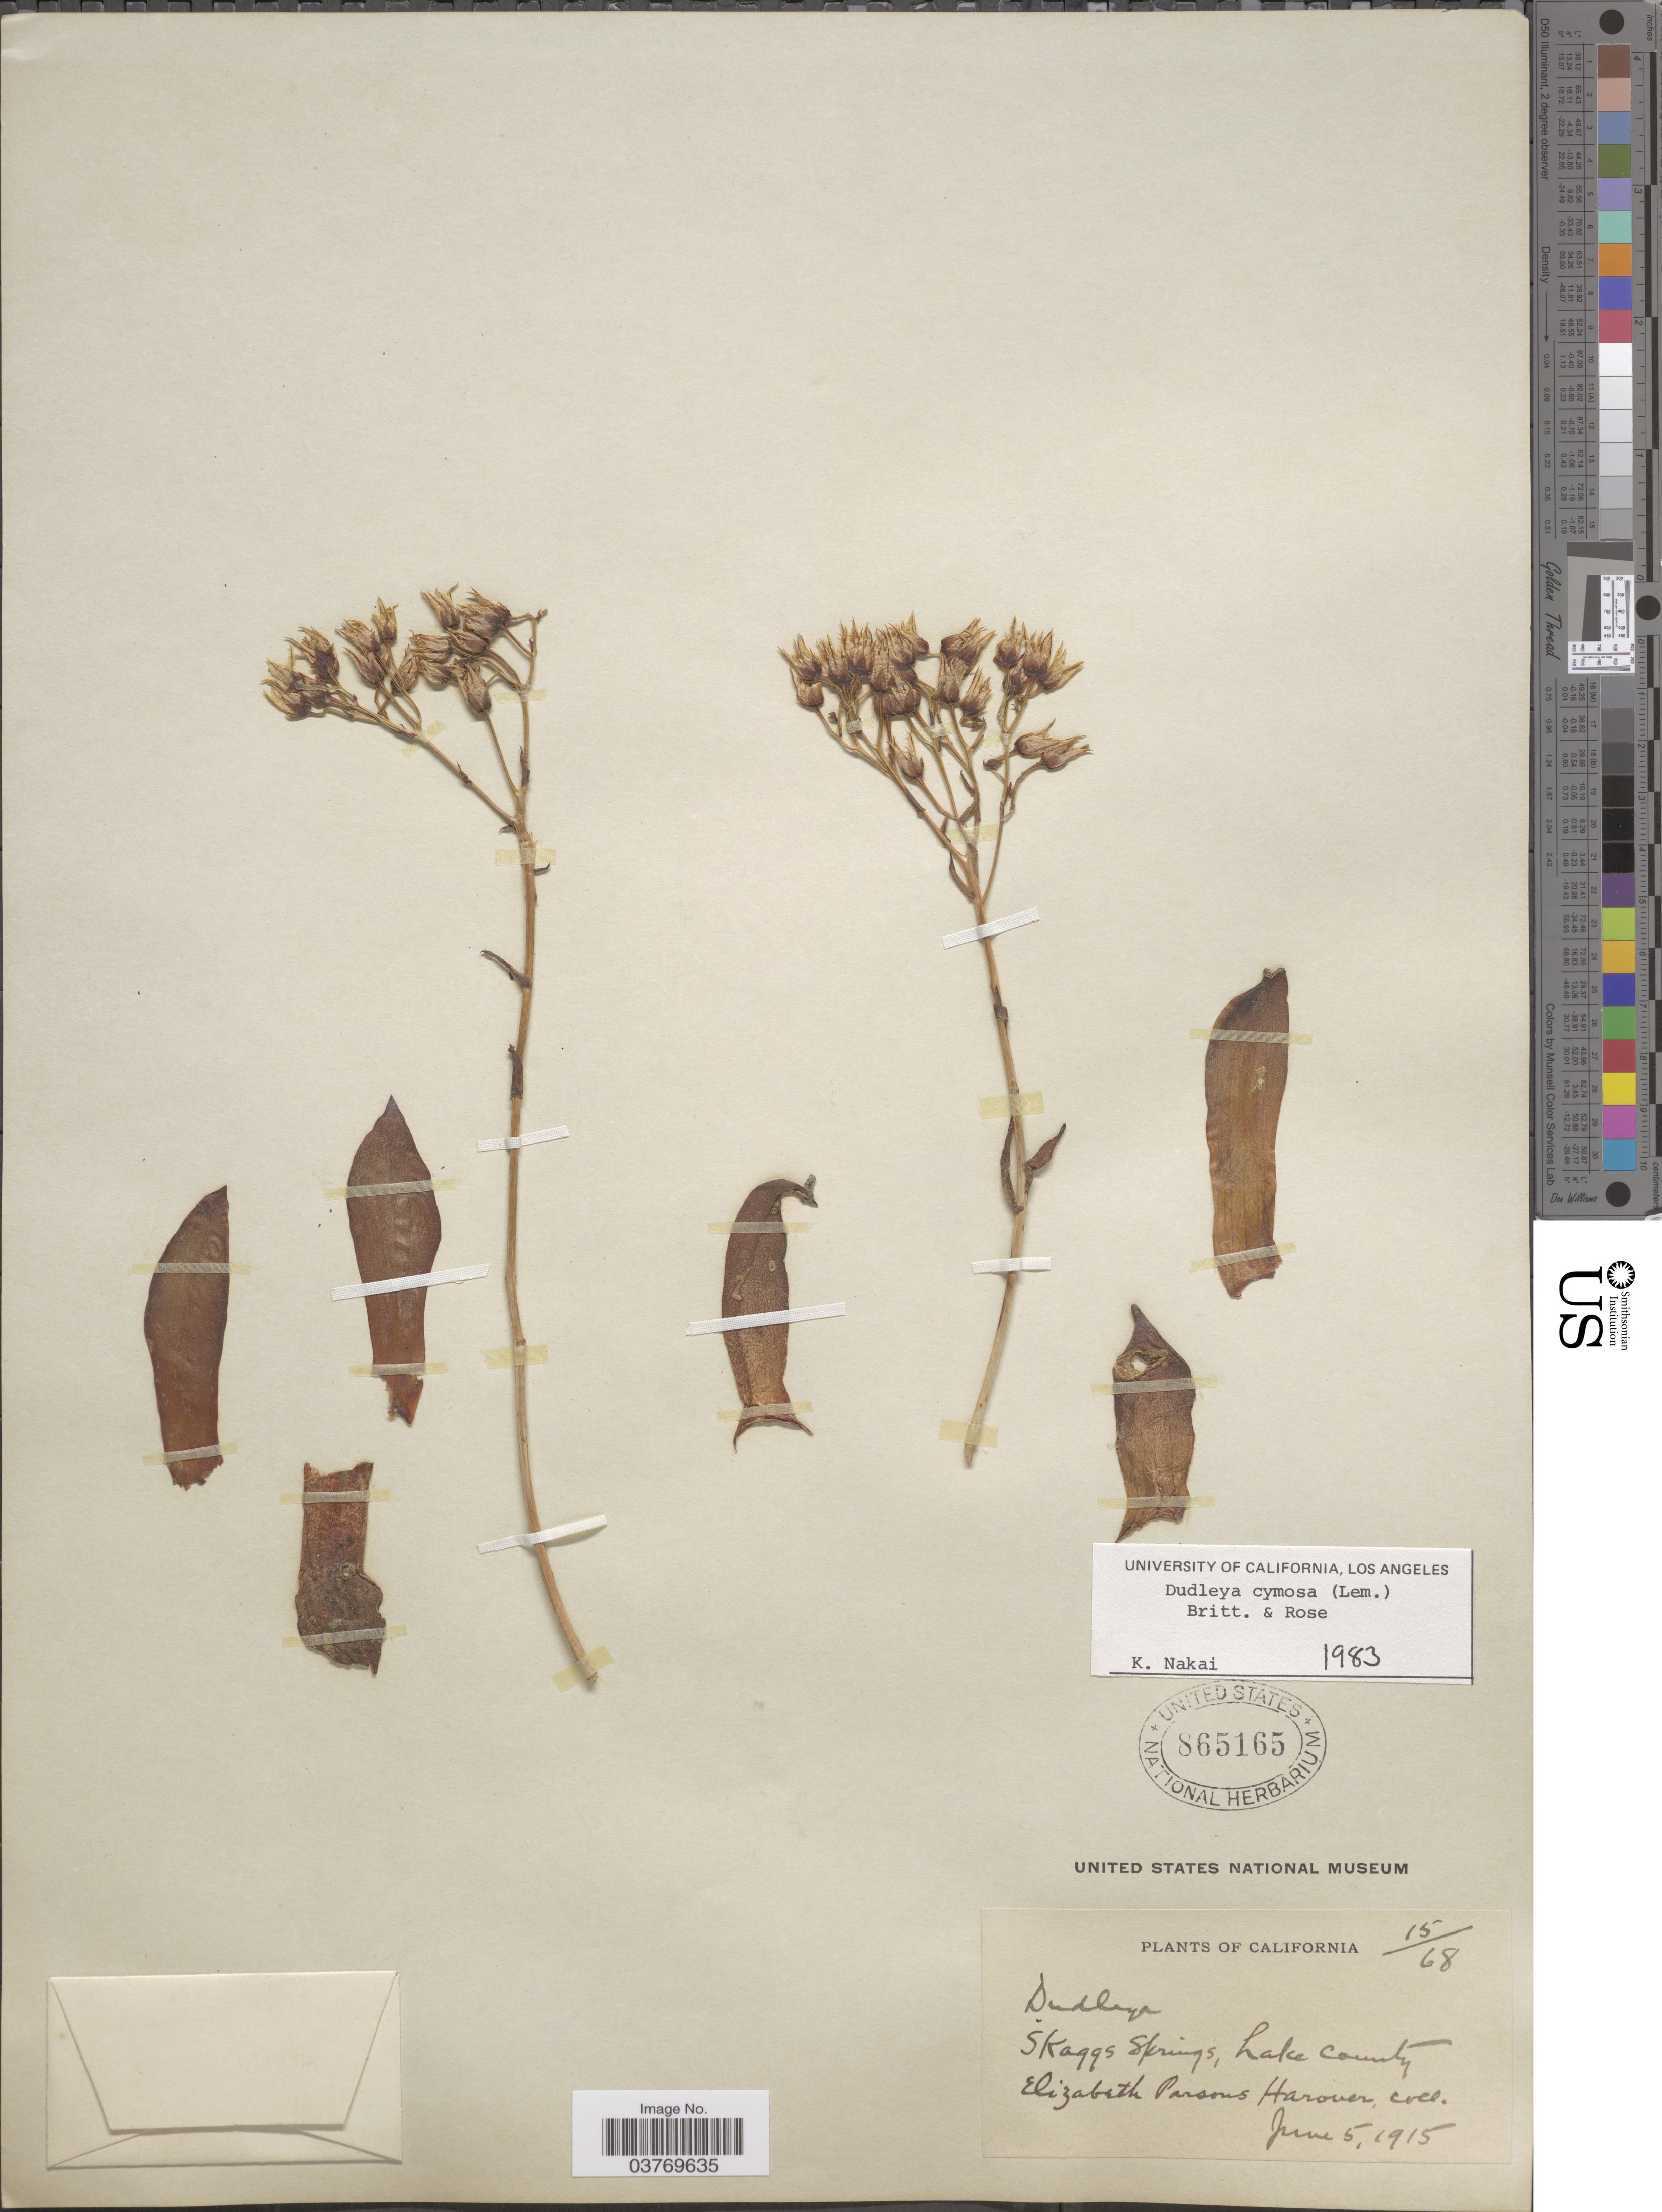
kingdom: Plantae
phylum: Tracheophyta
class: Magnoliopsida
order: Saxifragales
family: Crassulaceae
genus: Dudleya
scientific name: Dudleya cymosa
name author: (Lem.) Britton & Rose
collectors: E. Harover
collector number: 15/68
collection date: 1915-06-05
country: United States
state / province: California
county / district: Lake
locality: Skaggs Springs, Lake County.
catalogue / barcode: US 865165